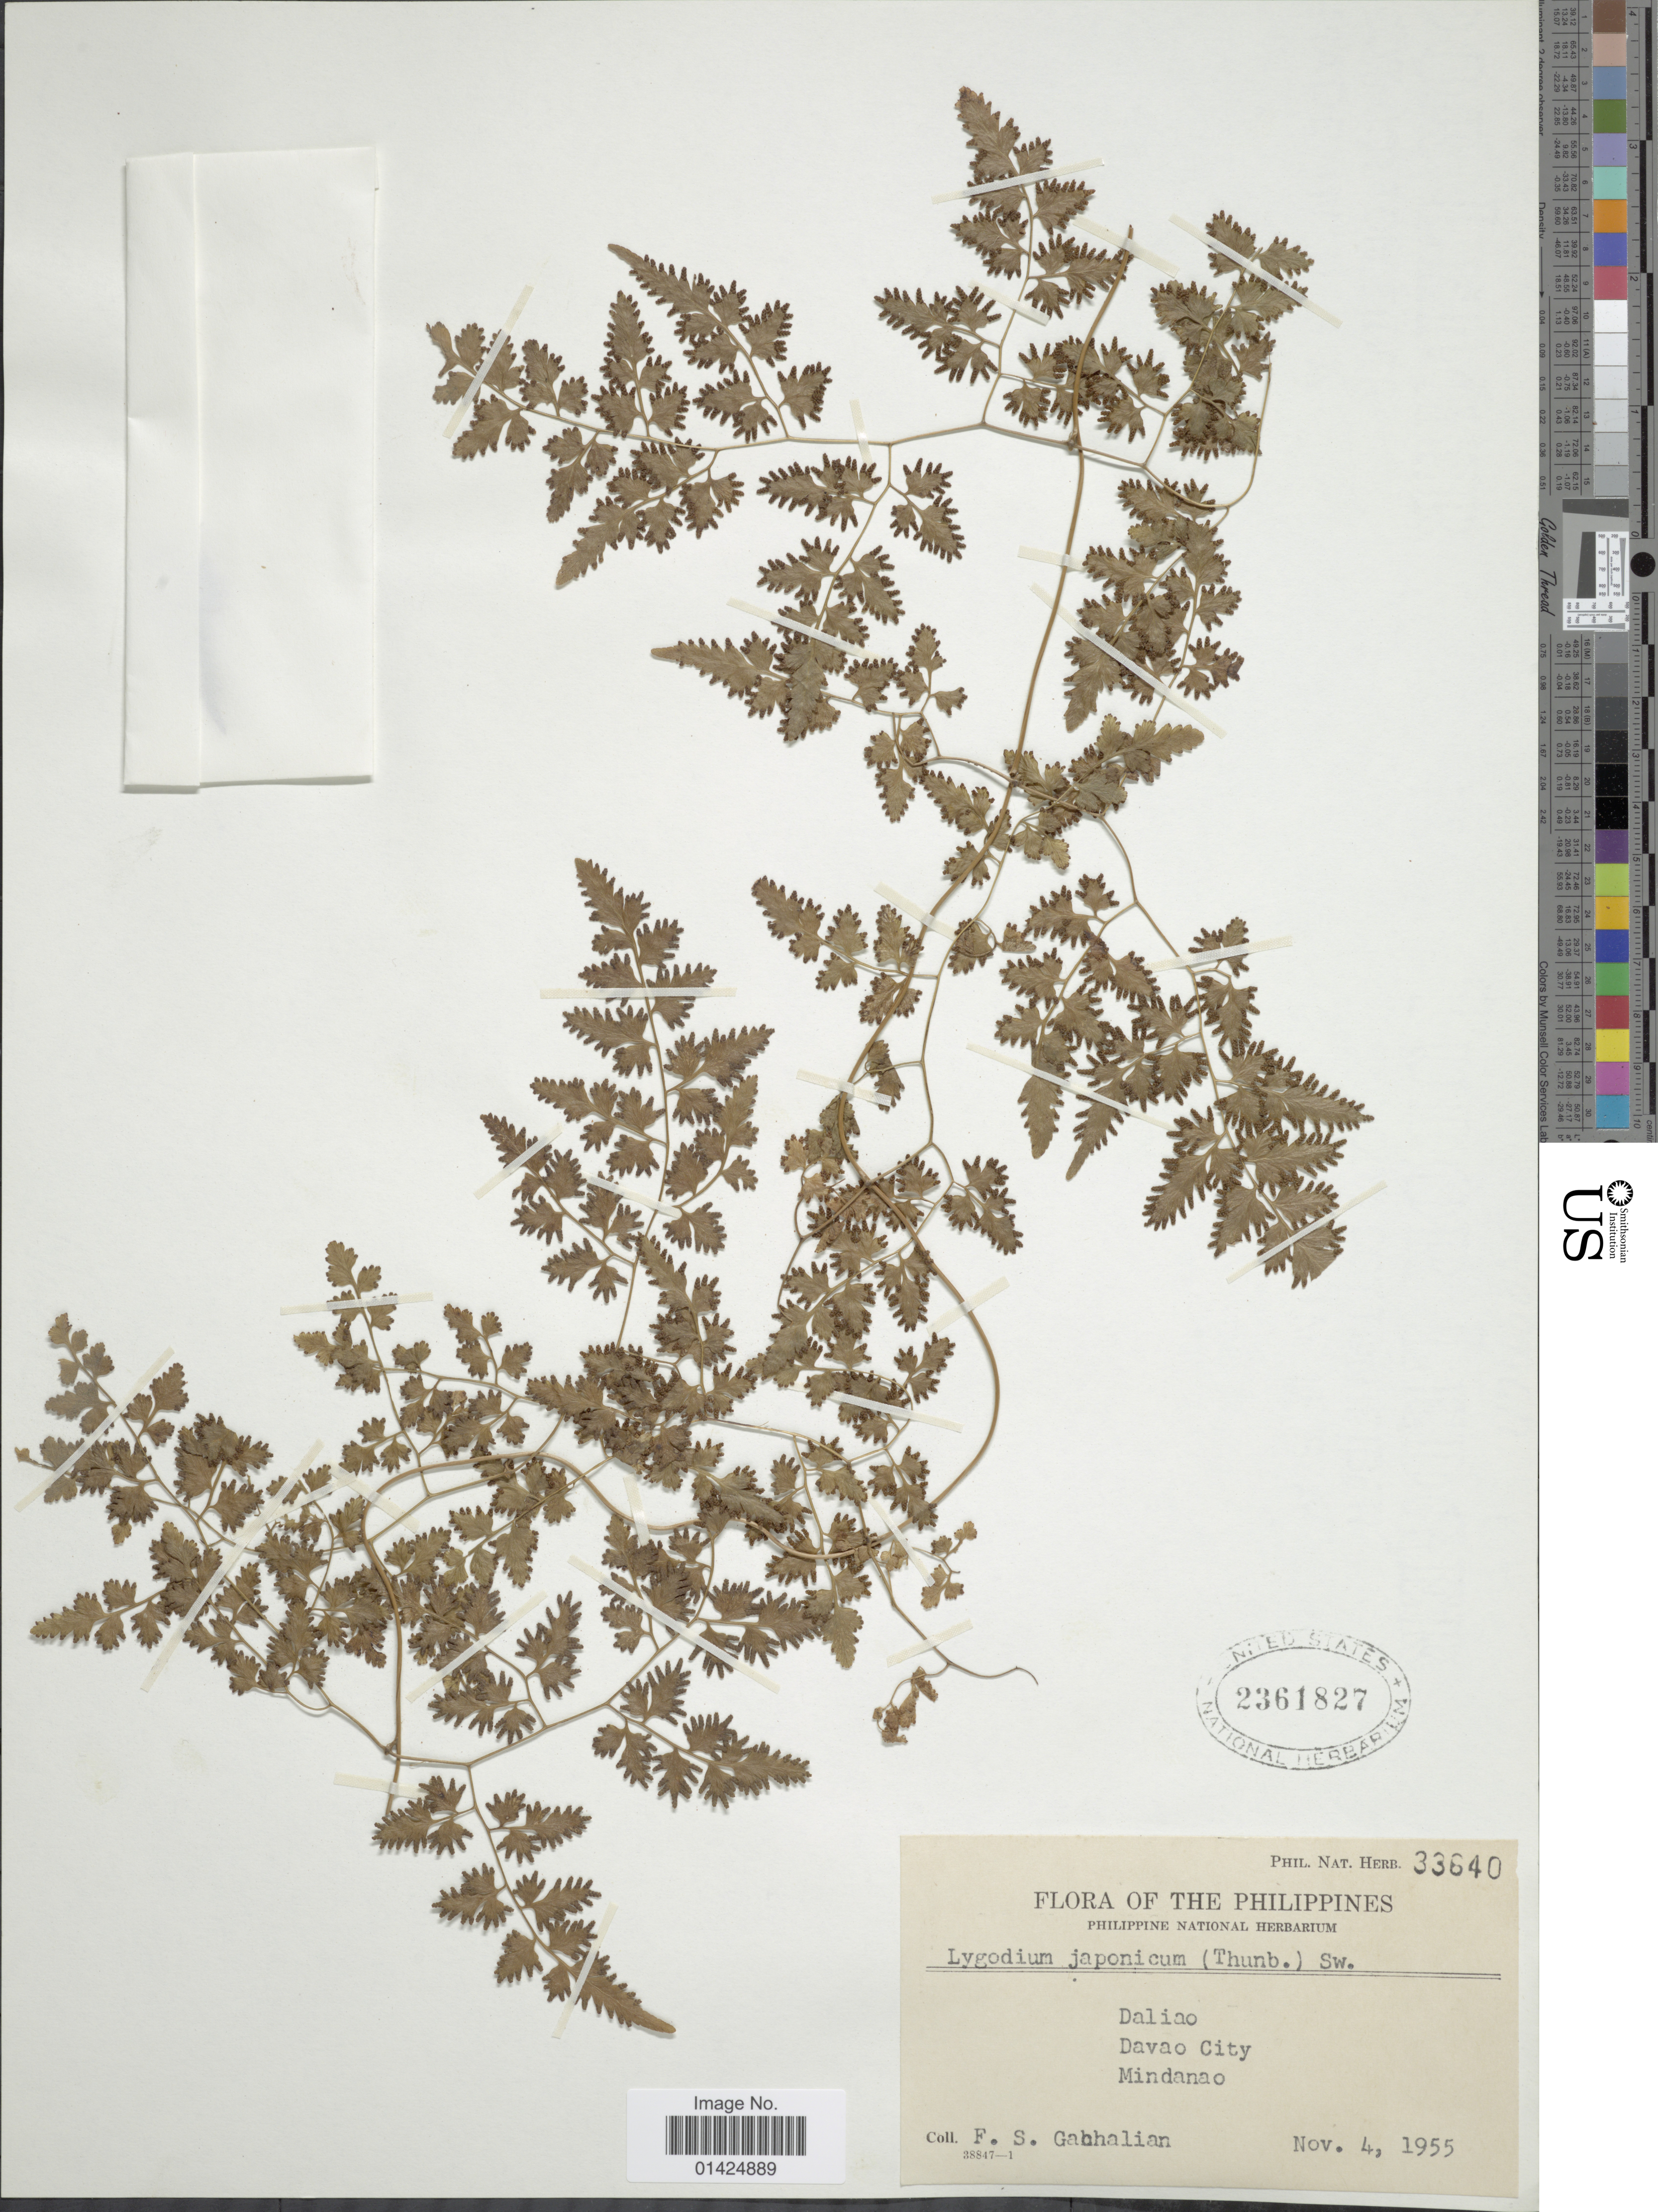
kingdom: Plantae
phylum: Tracheophyta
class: Polypodiopsida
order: Schizaeales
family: Lygodiaceae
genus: Lygodium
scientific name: Lygodium japonicum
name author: (Thunb.) Sw.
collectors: F. Gachalian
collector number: Phil. Nat. Herb. 33640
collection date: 1955-11-04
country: Philippines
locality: Daliao. Davao City.Mindanao.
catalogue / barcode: US 2361827